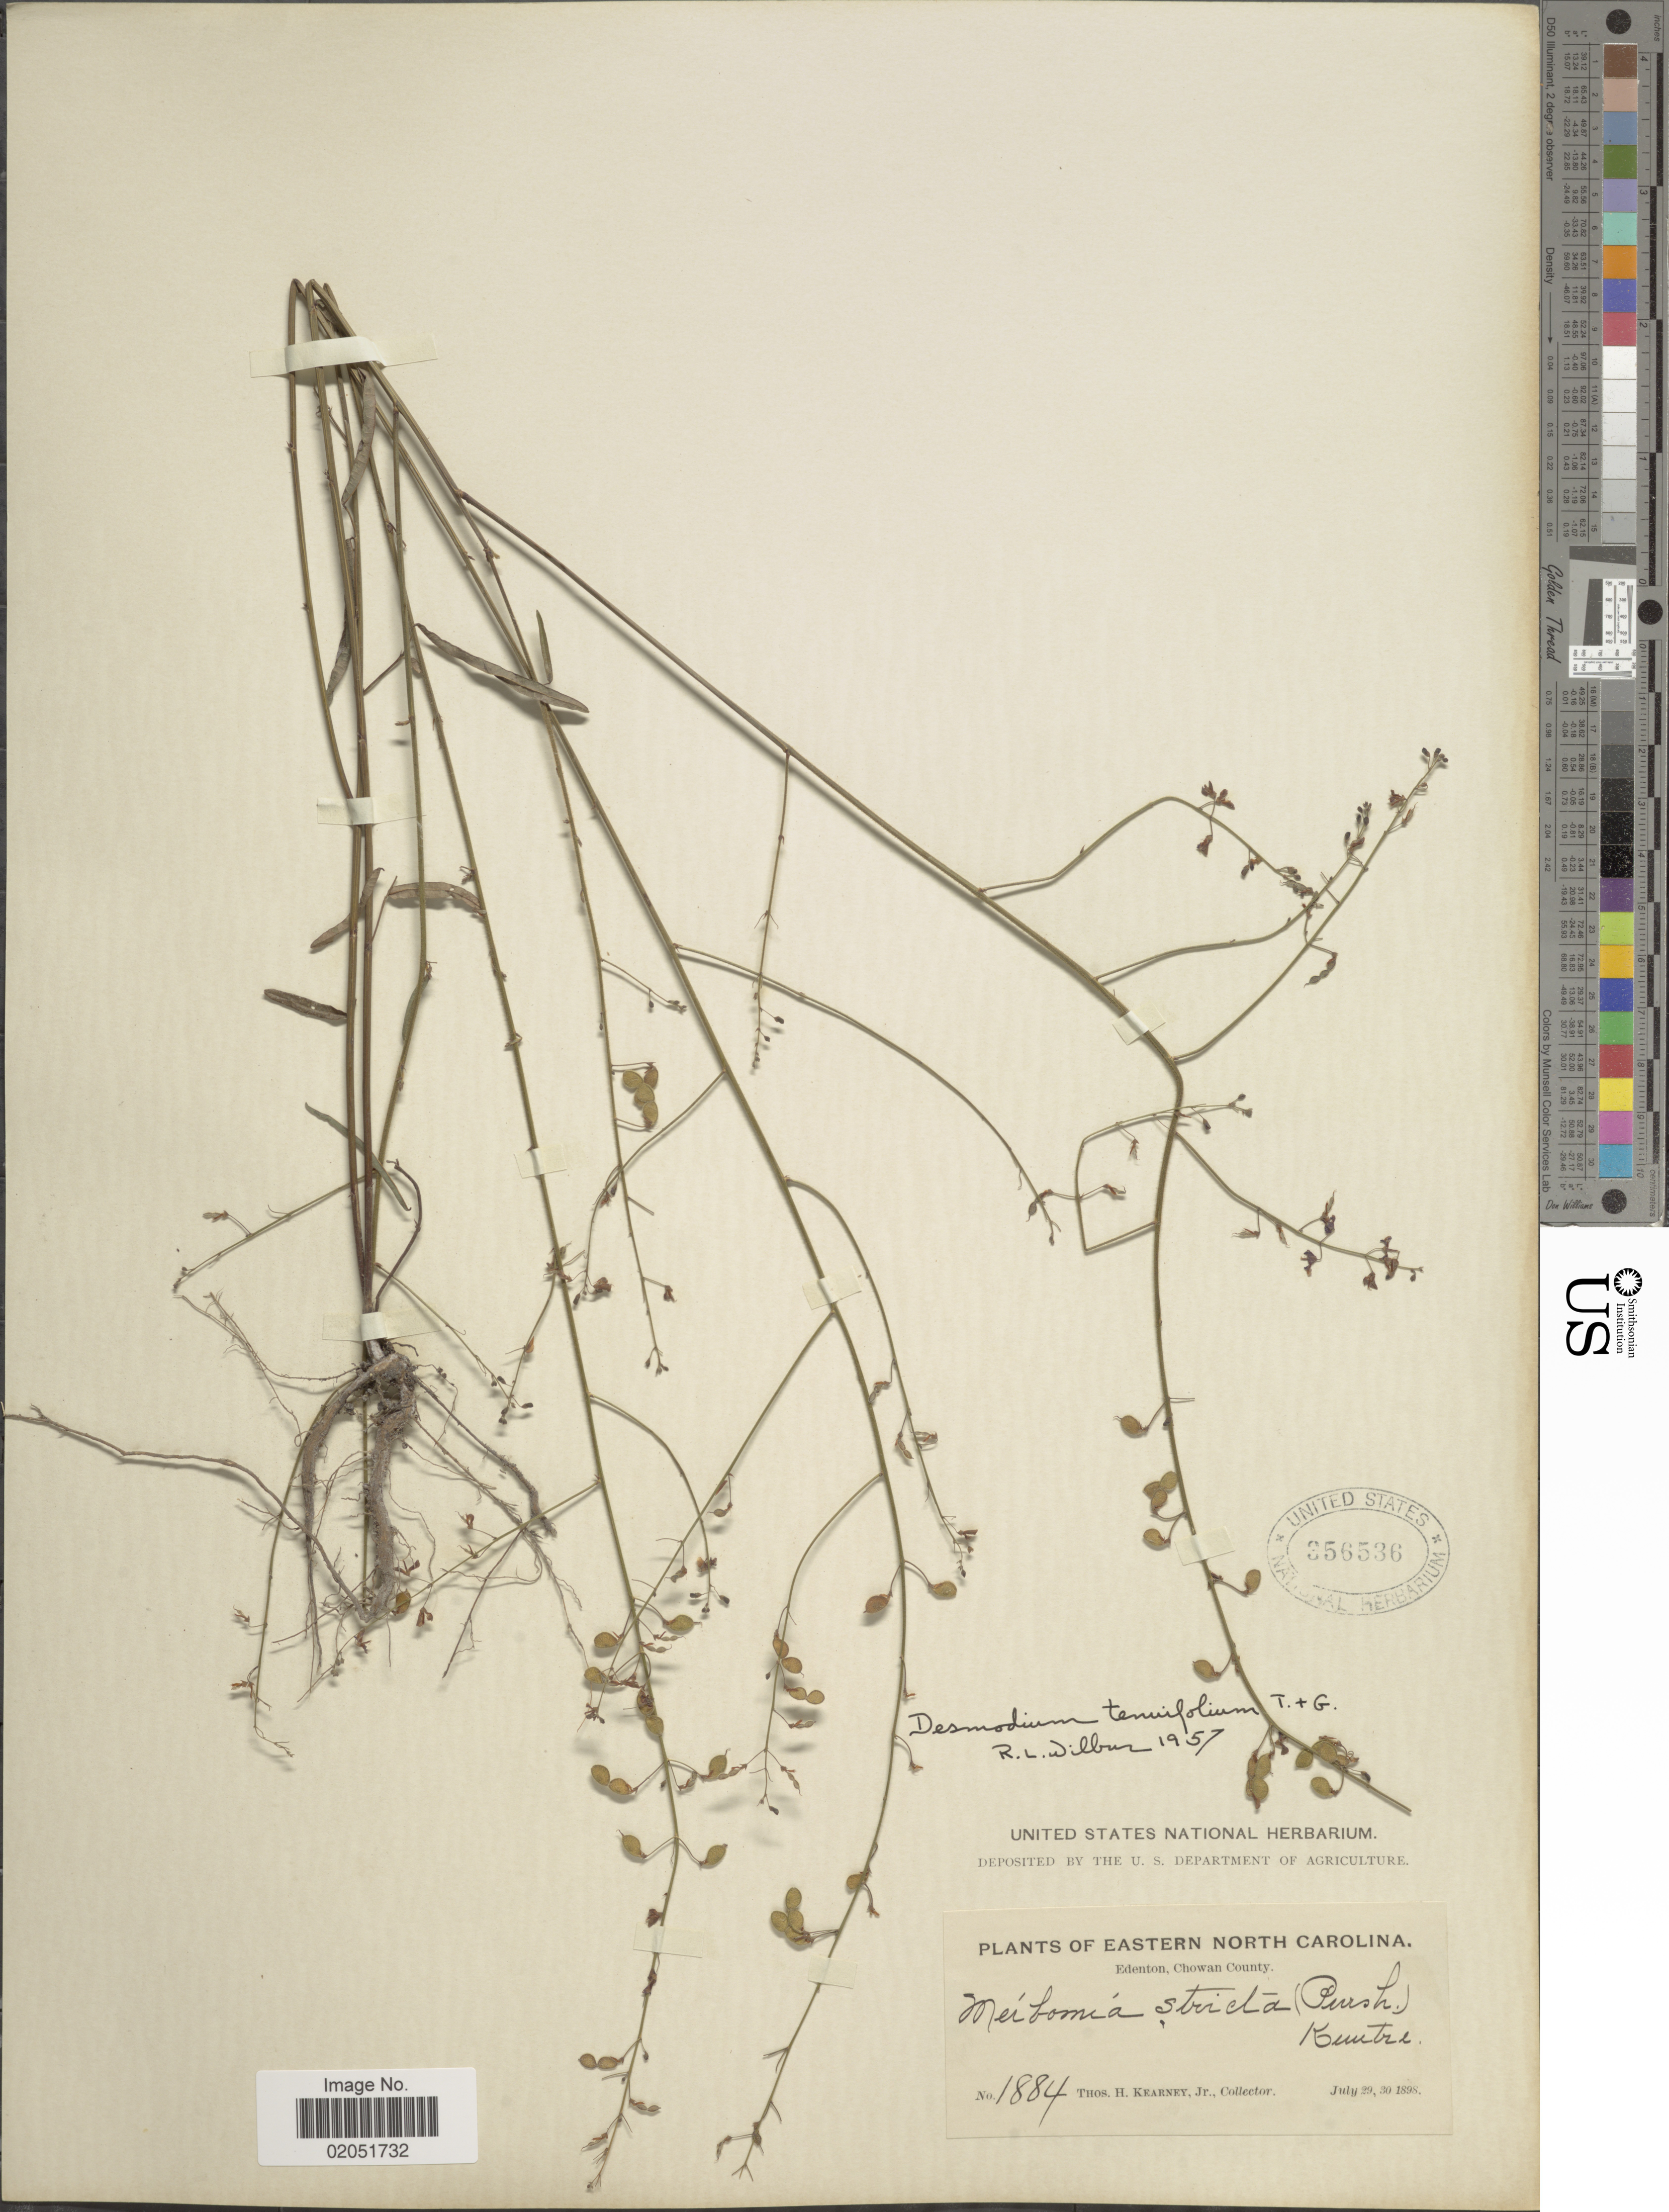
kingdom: Plantae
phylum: Tracheophyta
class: Magnoliopsida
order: Fabales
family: Fabaceae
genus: Desmodium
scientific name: Desmodium tenuifolium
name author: Torr. & A. Gray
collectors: T. H. Kearney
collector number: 1884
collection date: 1898-07-29/1898-07-30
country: United States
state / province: North Carolina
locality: Eastern North Carolina, Edenton, Chowan County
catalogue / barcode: US 356536